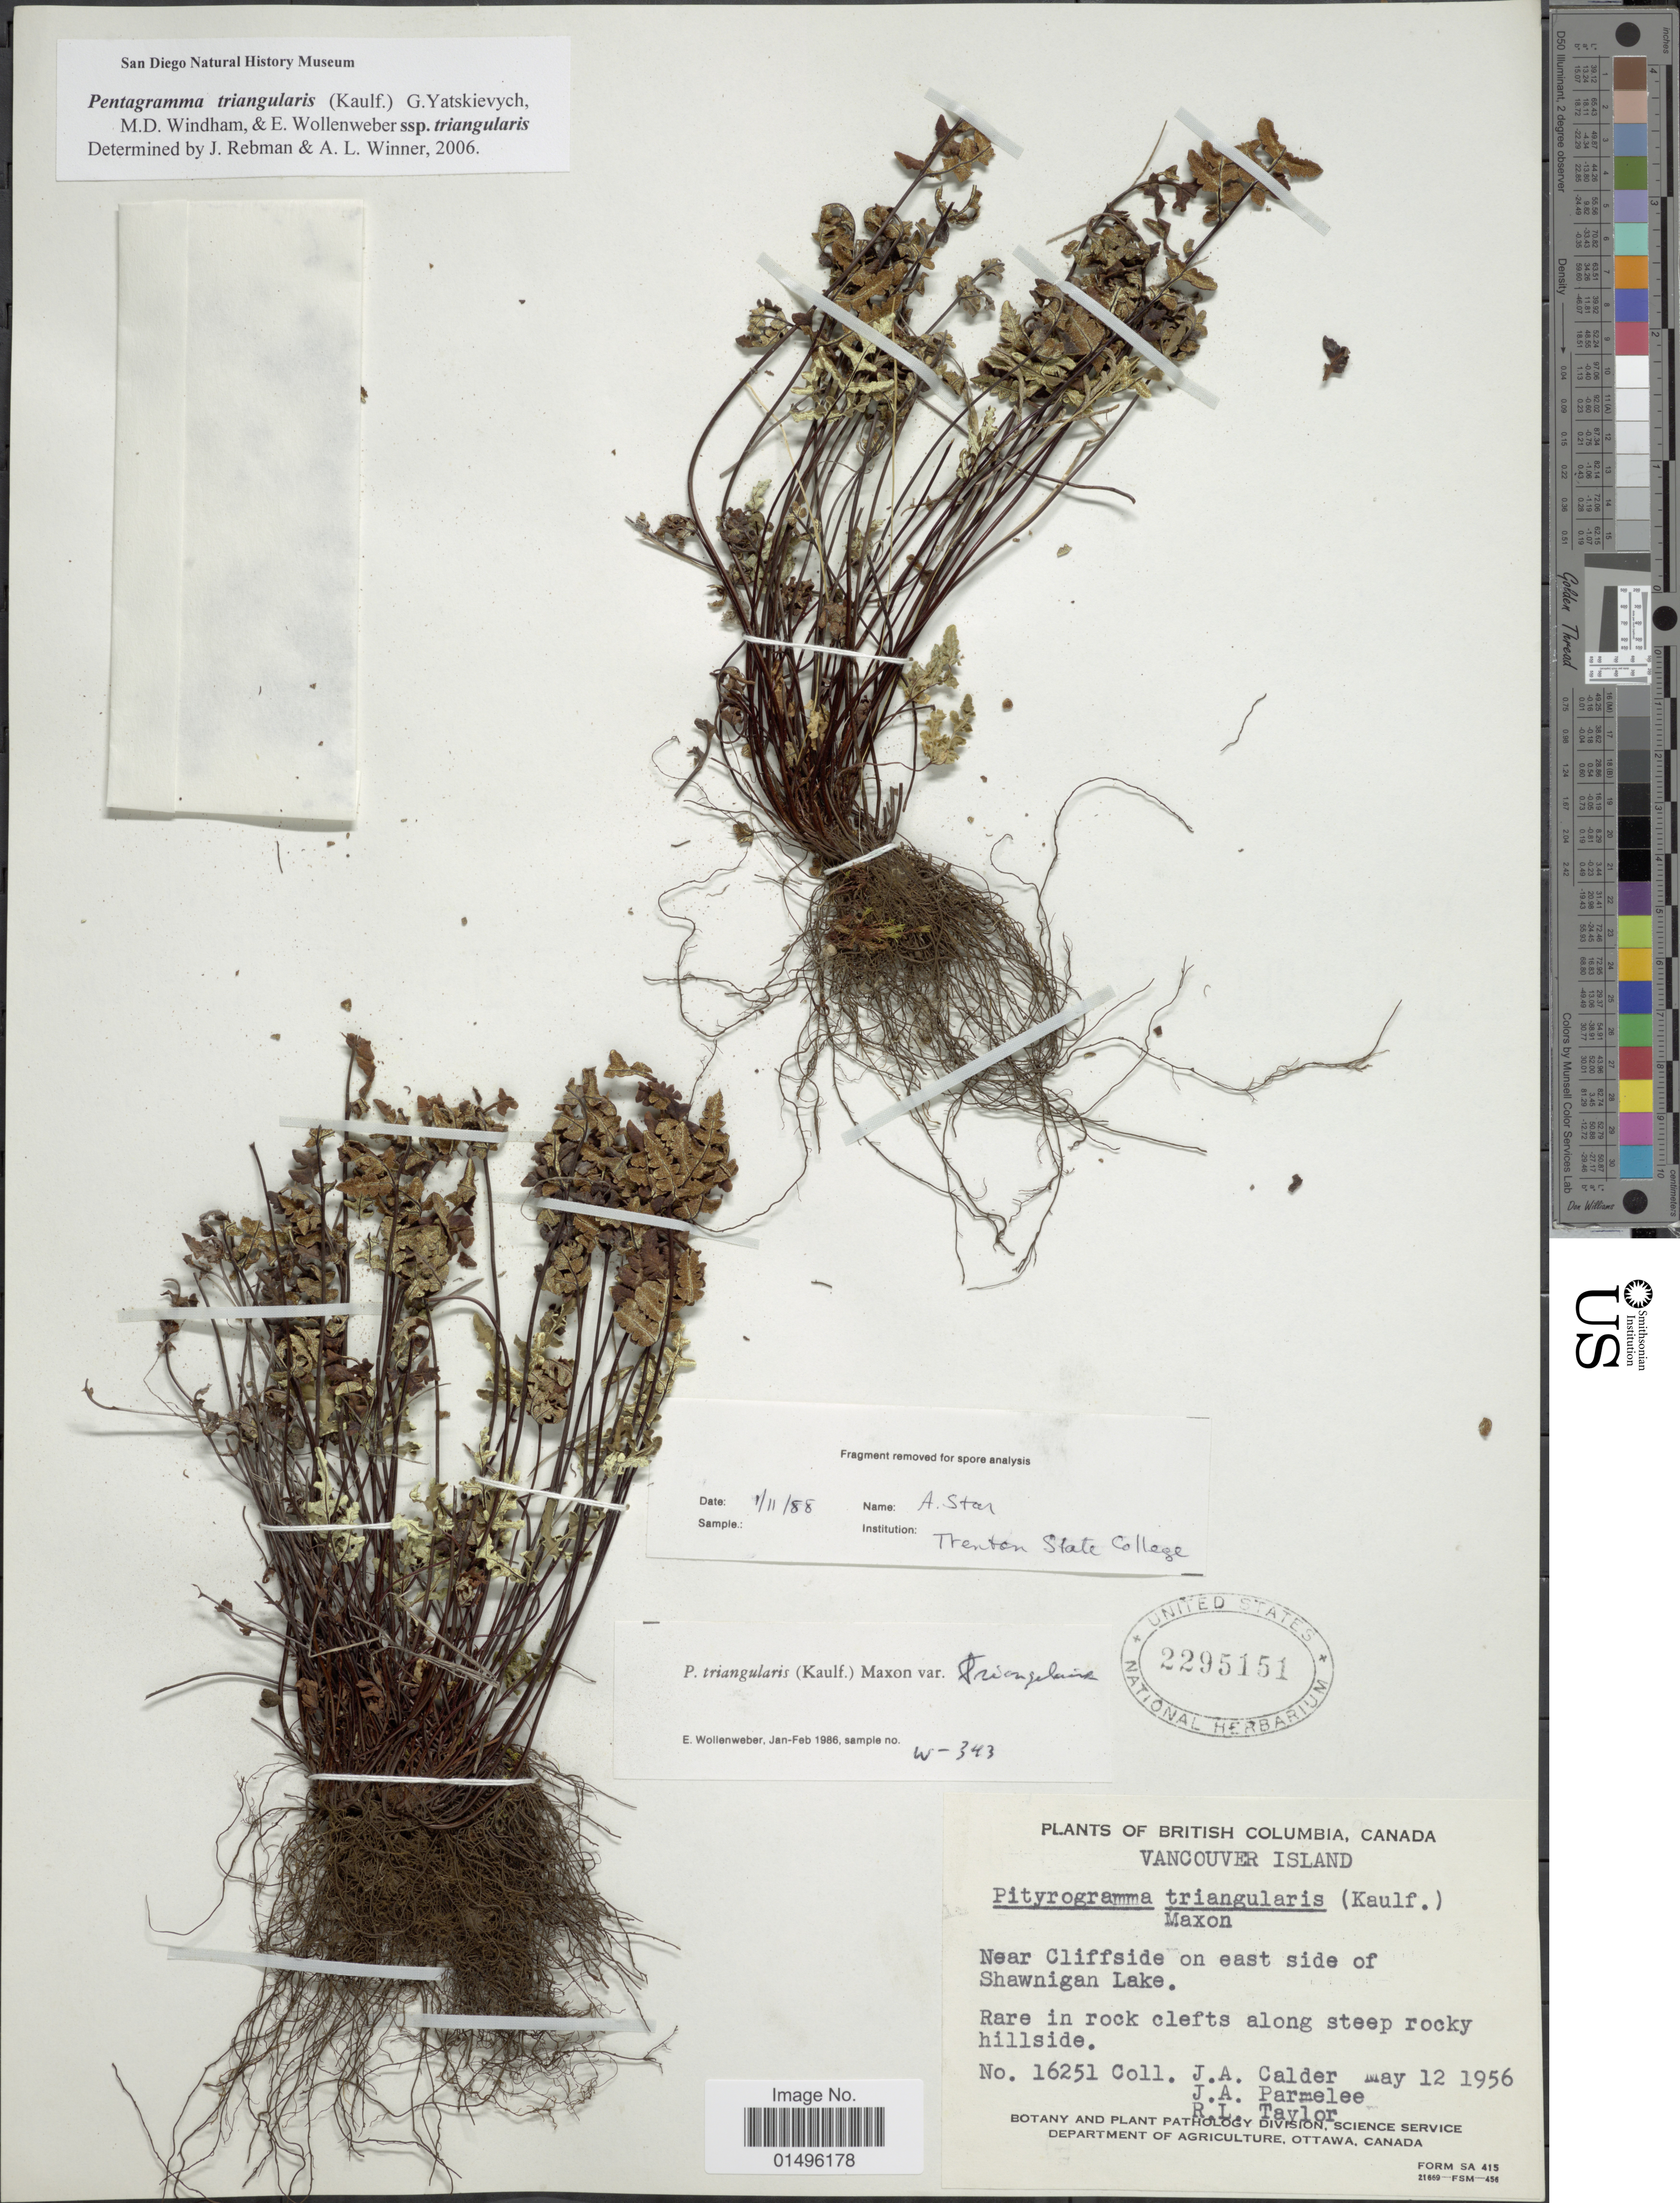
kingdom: Plantae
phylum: Tracheophyta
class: Polypodiopsida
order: Polypodiales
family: Pteridaceae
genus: Pentagramma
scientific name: Pentagramma triangularis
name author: (Kaulf.) Yatsk. et al.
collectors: J. A. Calder, J. A. Parmelee & R. Taylor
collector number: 16251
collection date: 1956-05-12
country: Canada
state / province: British Columbia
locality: Canada, Vancouver Island, near Cliffside on east of Shawnigan Lake.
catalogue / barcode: US 2295151